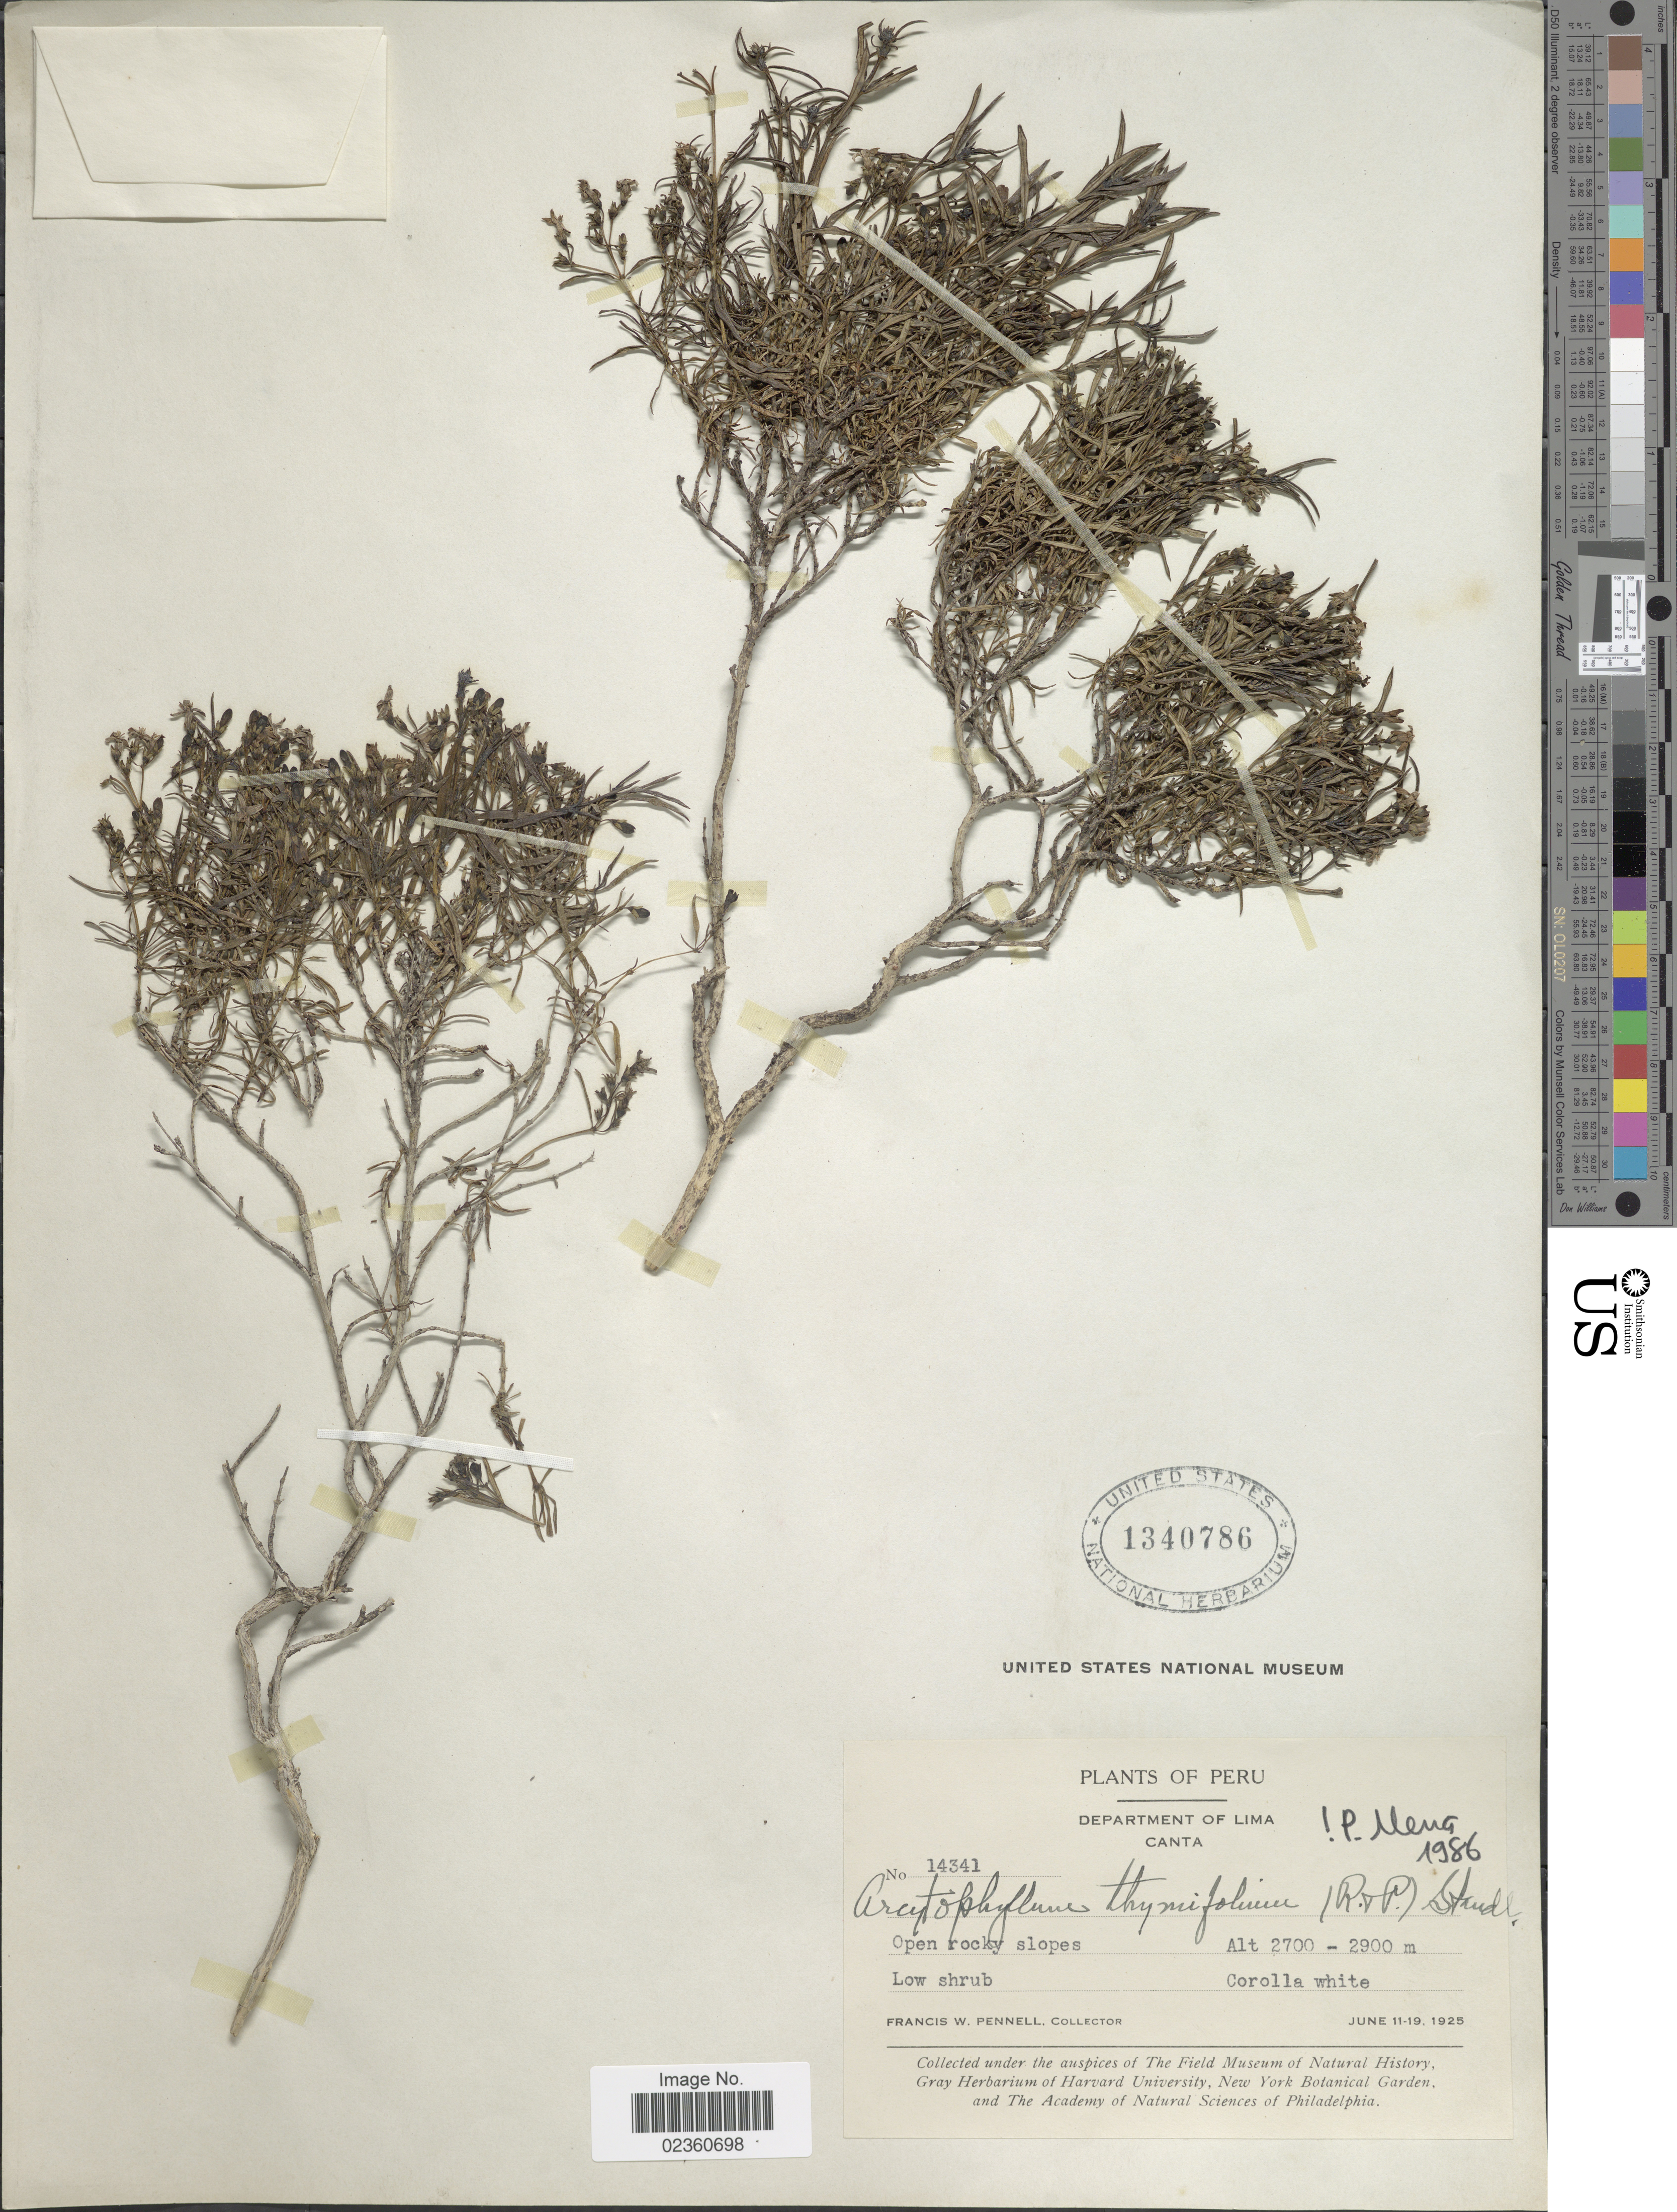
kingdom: Plantae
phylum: Tracheophyta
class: Magnoliopsida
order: Gentianales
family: Rubiaceae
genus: Arcytophyllum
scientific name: Arcytophyllum thymifolium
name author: (Ruiz & Pav.) Standl.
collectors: F. W. Pennell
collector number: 14341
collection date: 1925-06-11/1925-06-19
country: Peru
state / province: Lima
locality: Department of Lima, Canta, Open rocky slopes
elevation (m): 2700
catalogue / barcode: US 1340786